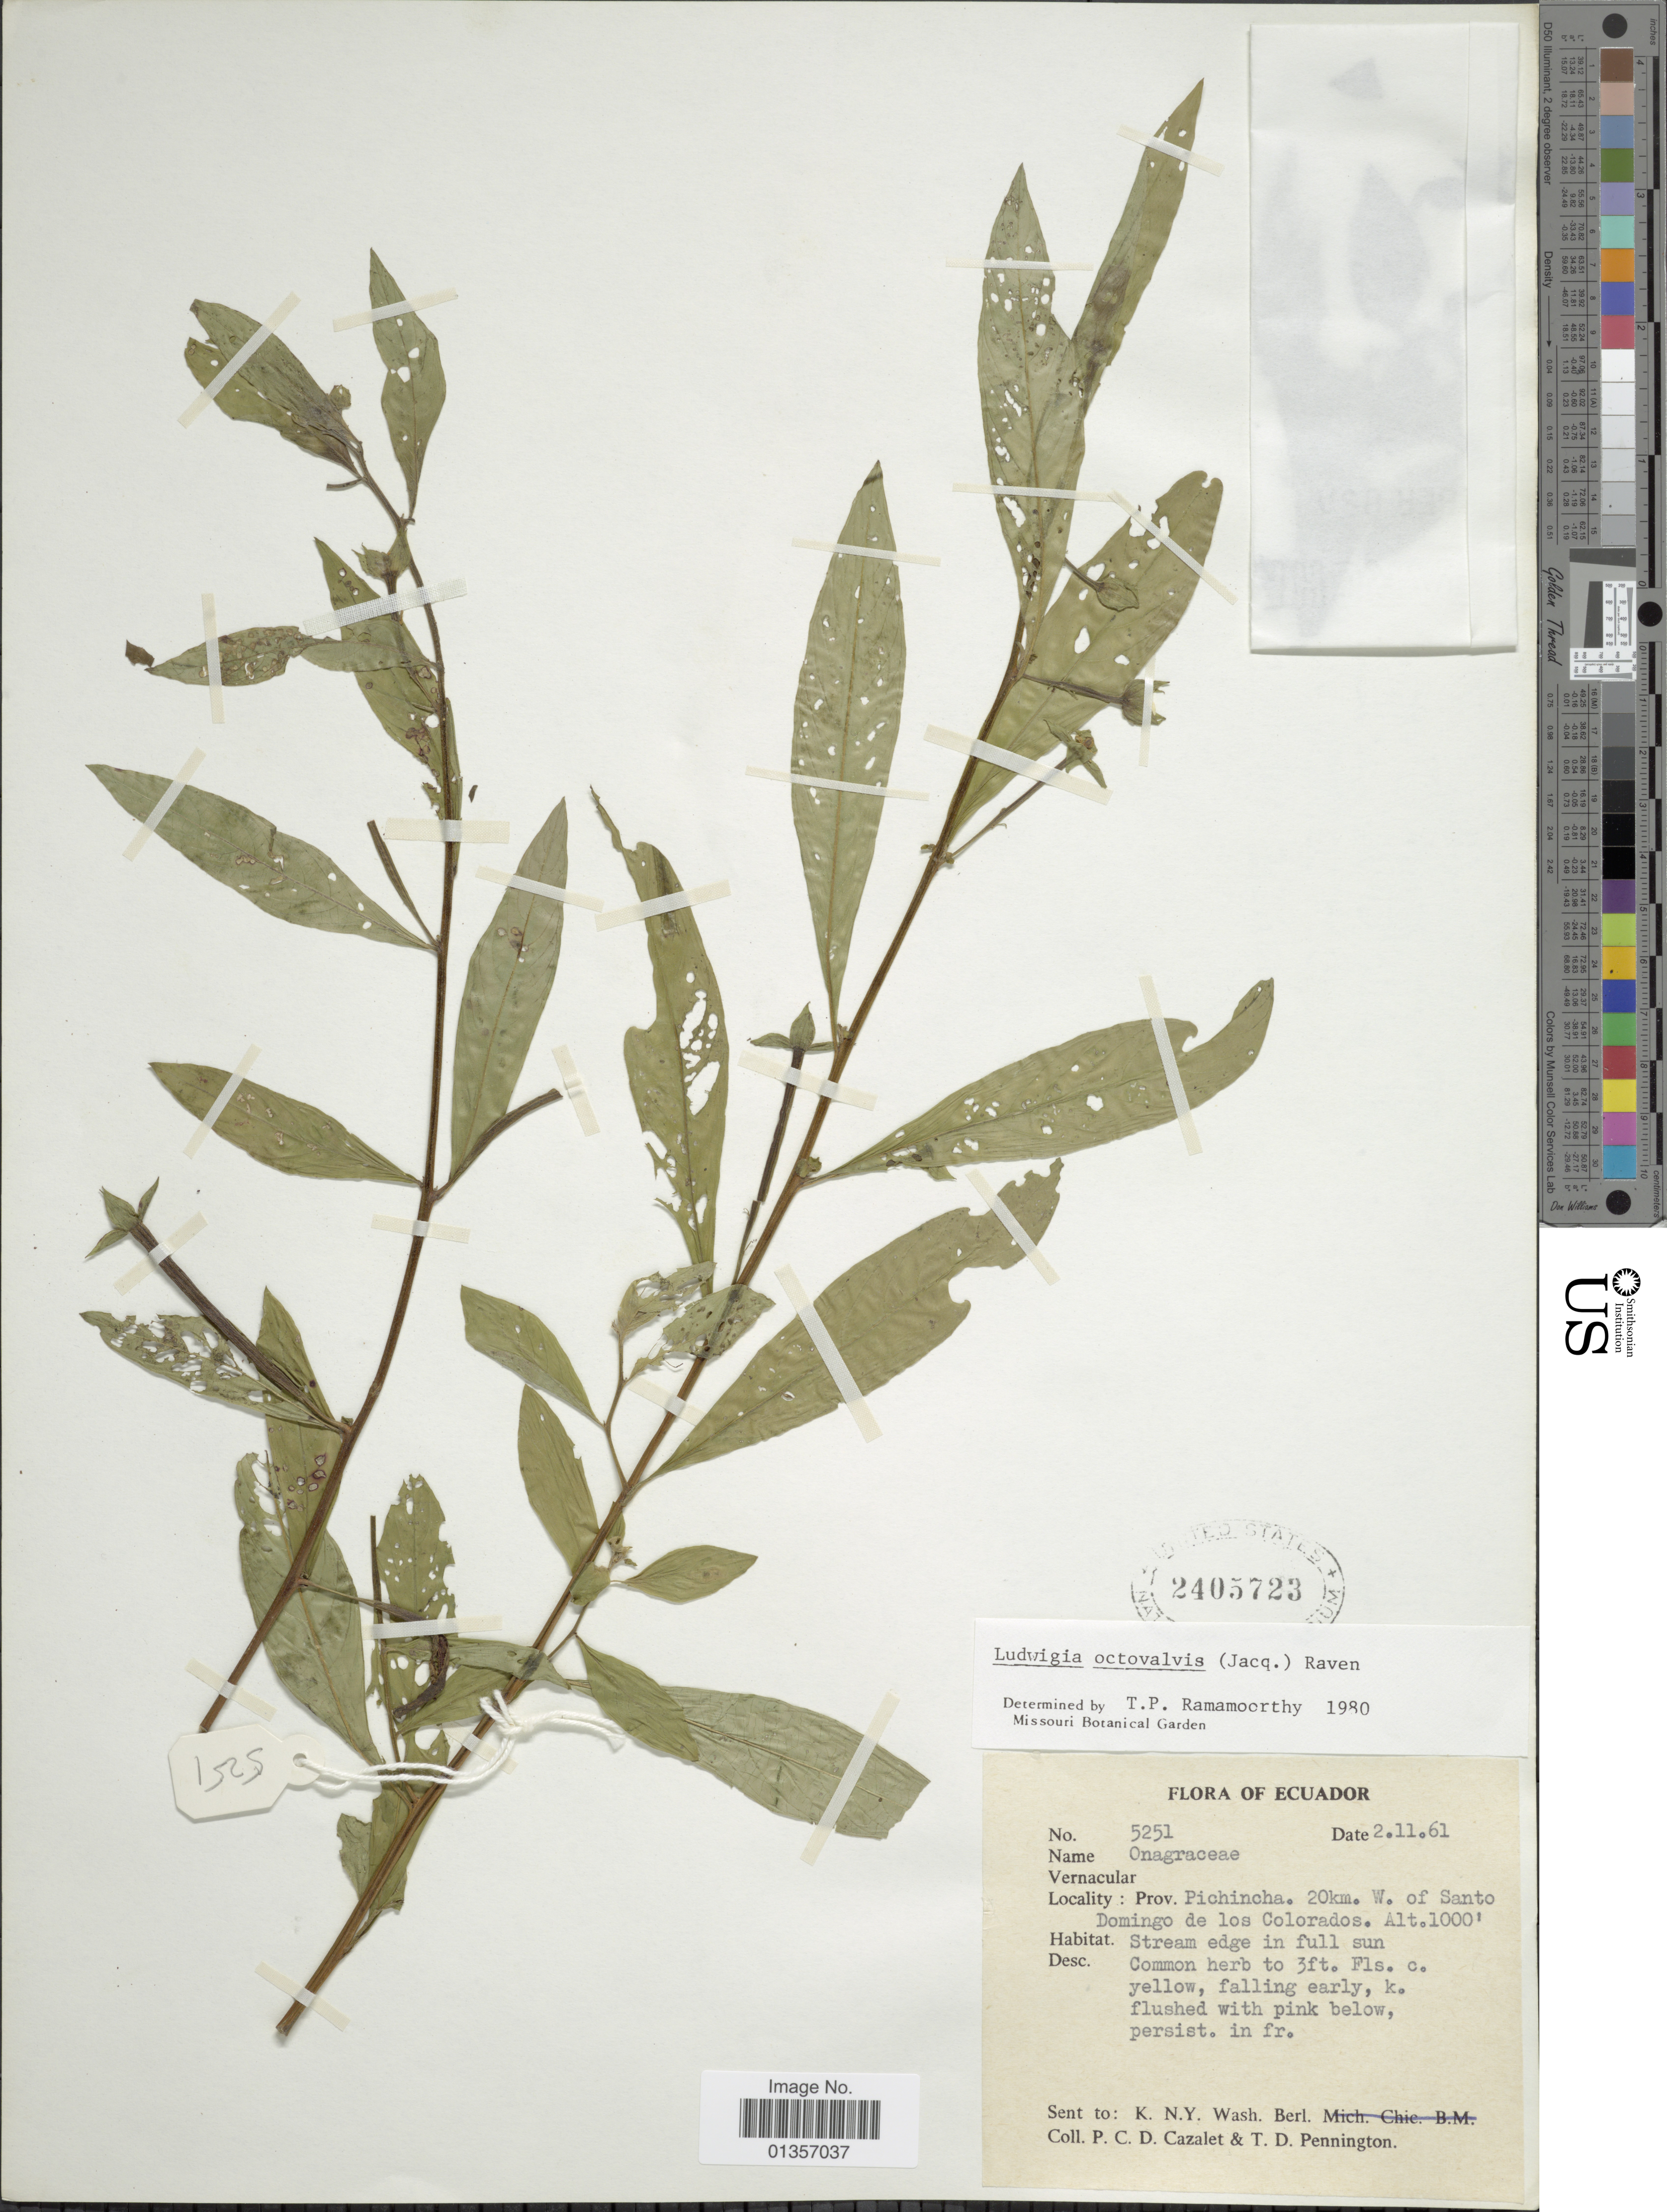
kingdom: Plantae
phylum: Tracheophyta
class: Magnoliopsida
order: Myrtales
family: Onagraceae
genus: Ludwigia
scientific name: Ludwigia octovalvis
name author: (Jacq.) P.H. Raven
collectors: P. C. D. Cazalet & T. D. Pennington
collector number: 5251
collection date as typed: Transcribed d/m/y: 2/11/61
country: Ecuador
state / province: Pichincha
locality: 20km. W. of Santo Domingo de los Colorados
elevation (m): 305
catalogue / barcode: US 2405723